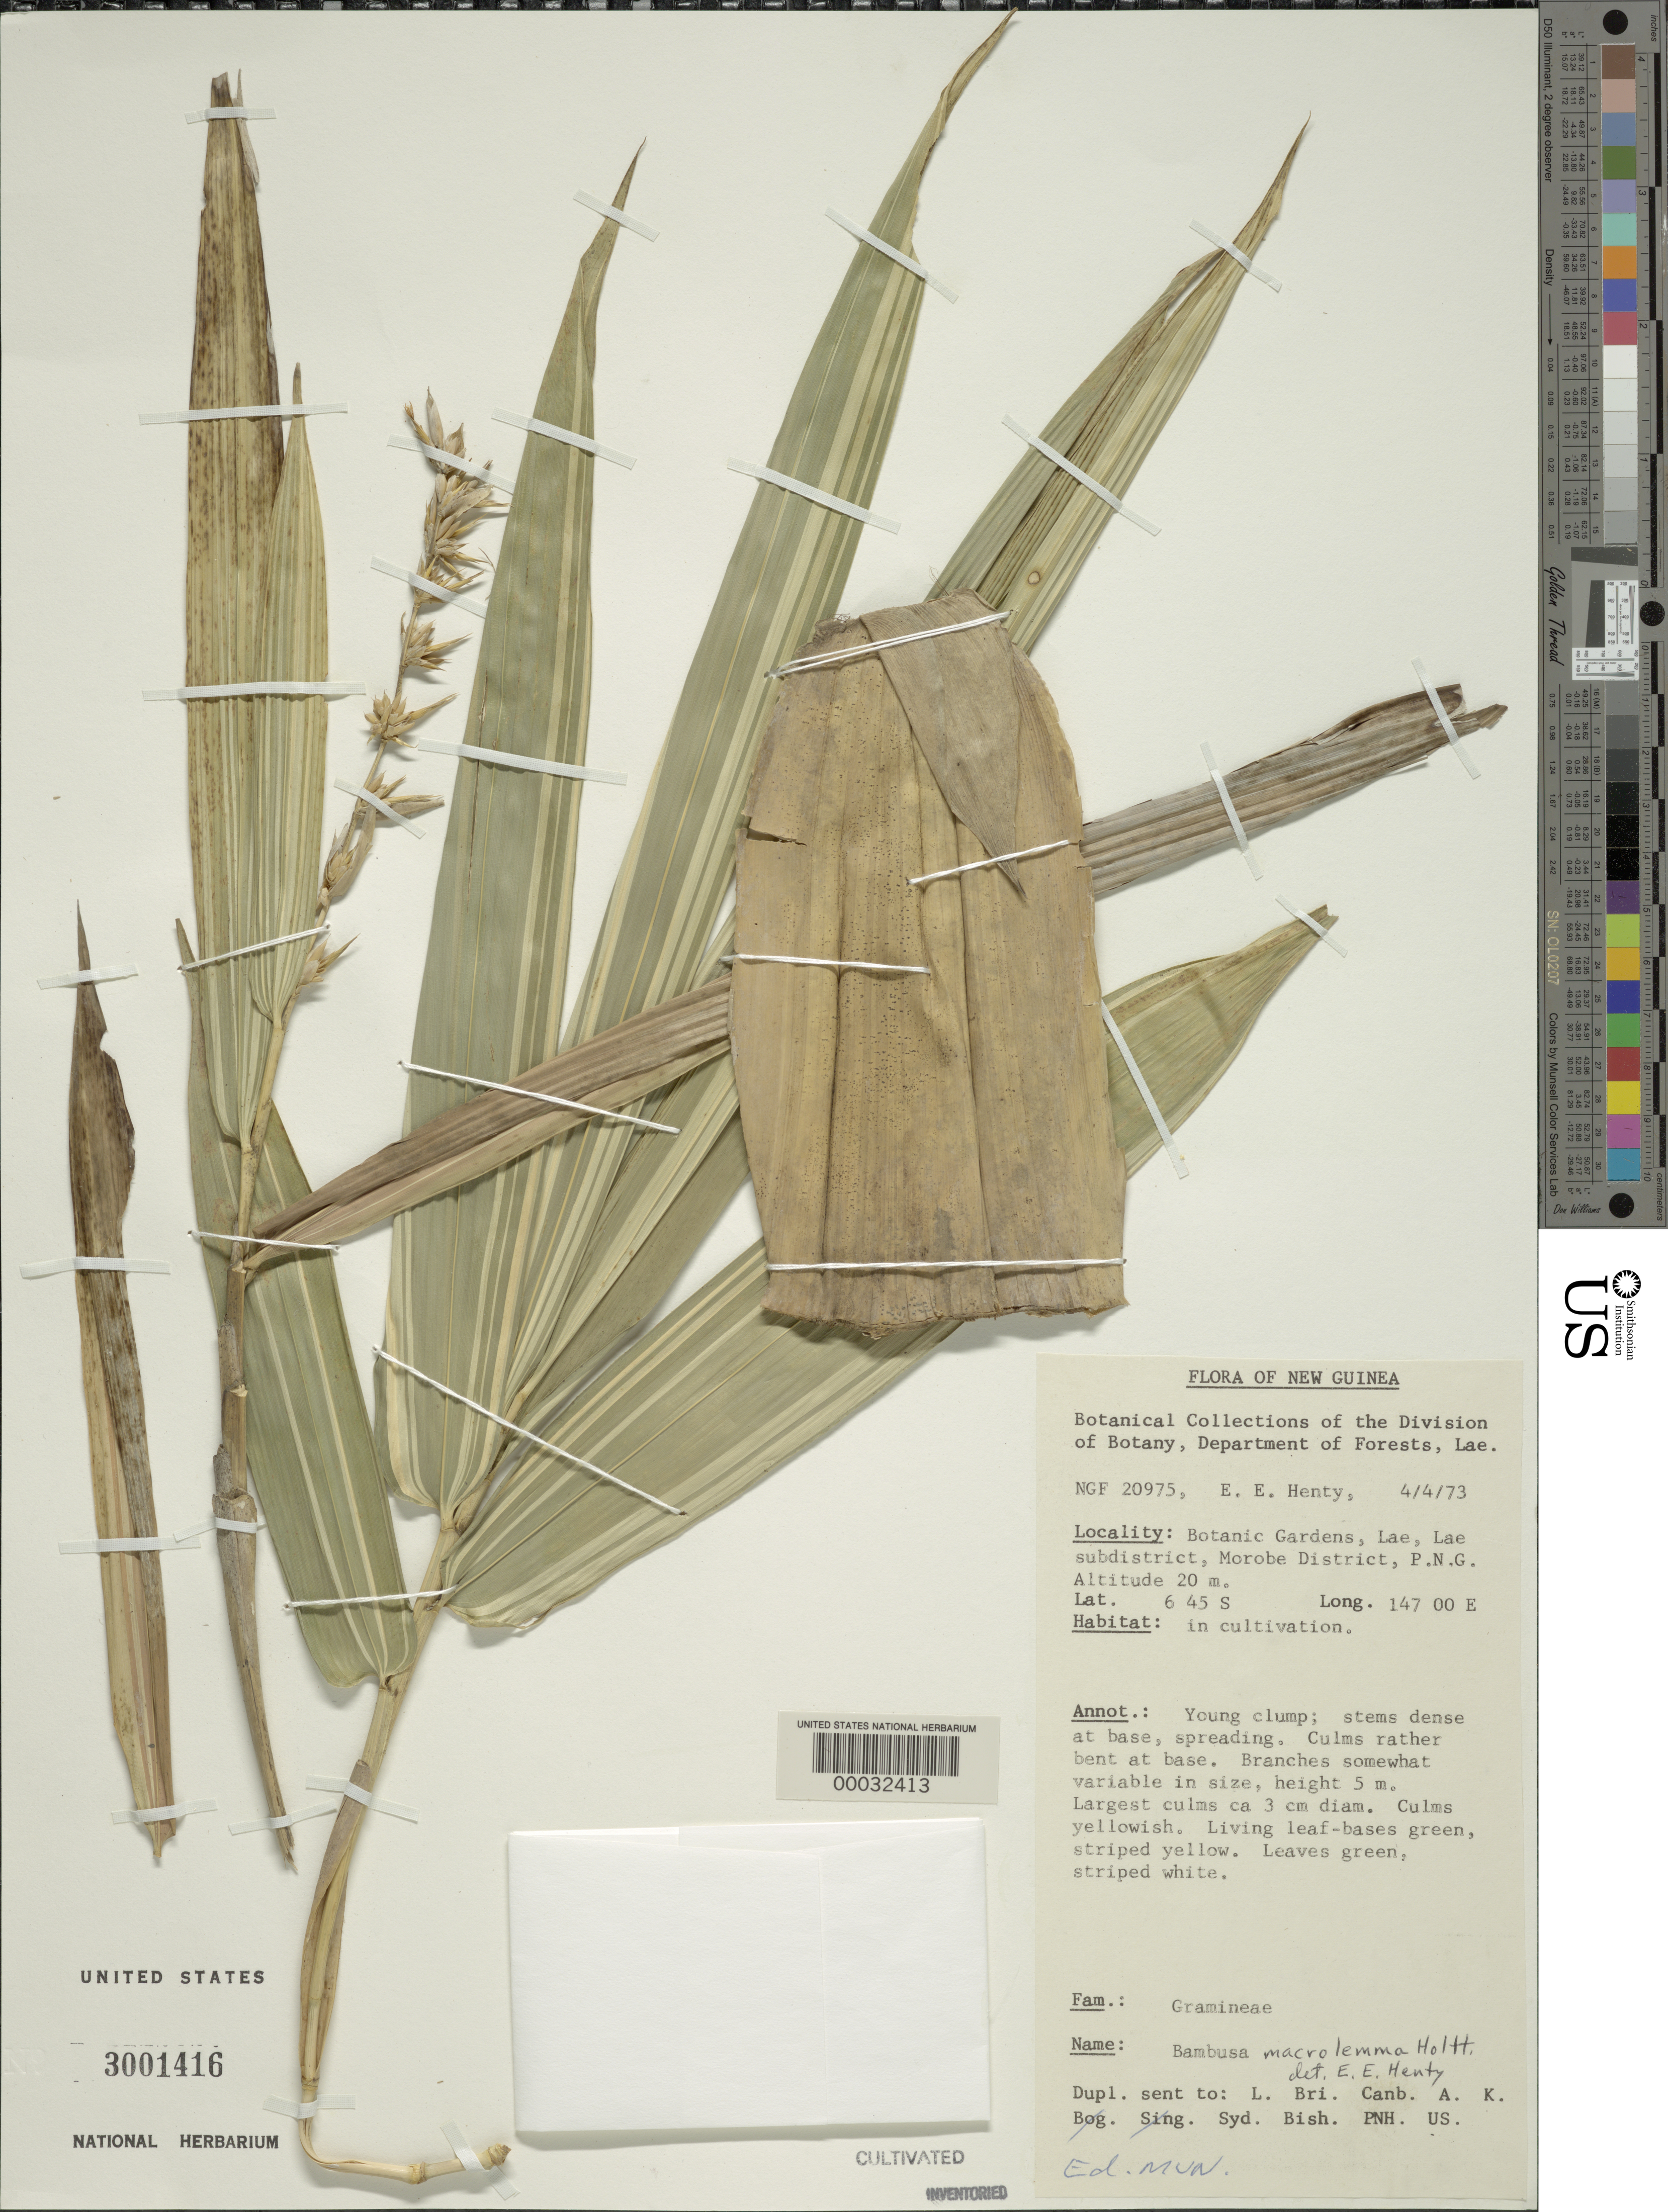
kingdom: Plantae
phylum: Tracheophyta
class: Liliopsida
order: Poales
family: Poaceae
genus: Bambusa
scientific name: Bambusa macrolemma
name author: Holttum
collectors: E. Henty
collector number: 20975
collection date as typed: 04 Apr 1973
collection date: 1973-04-04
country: Papua New Guinea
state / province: Morobe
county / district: Lae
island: New Guinea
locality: Botanic gardens, lae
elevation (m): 20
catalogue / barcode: US 3001416